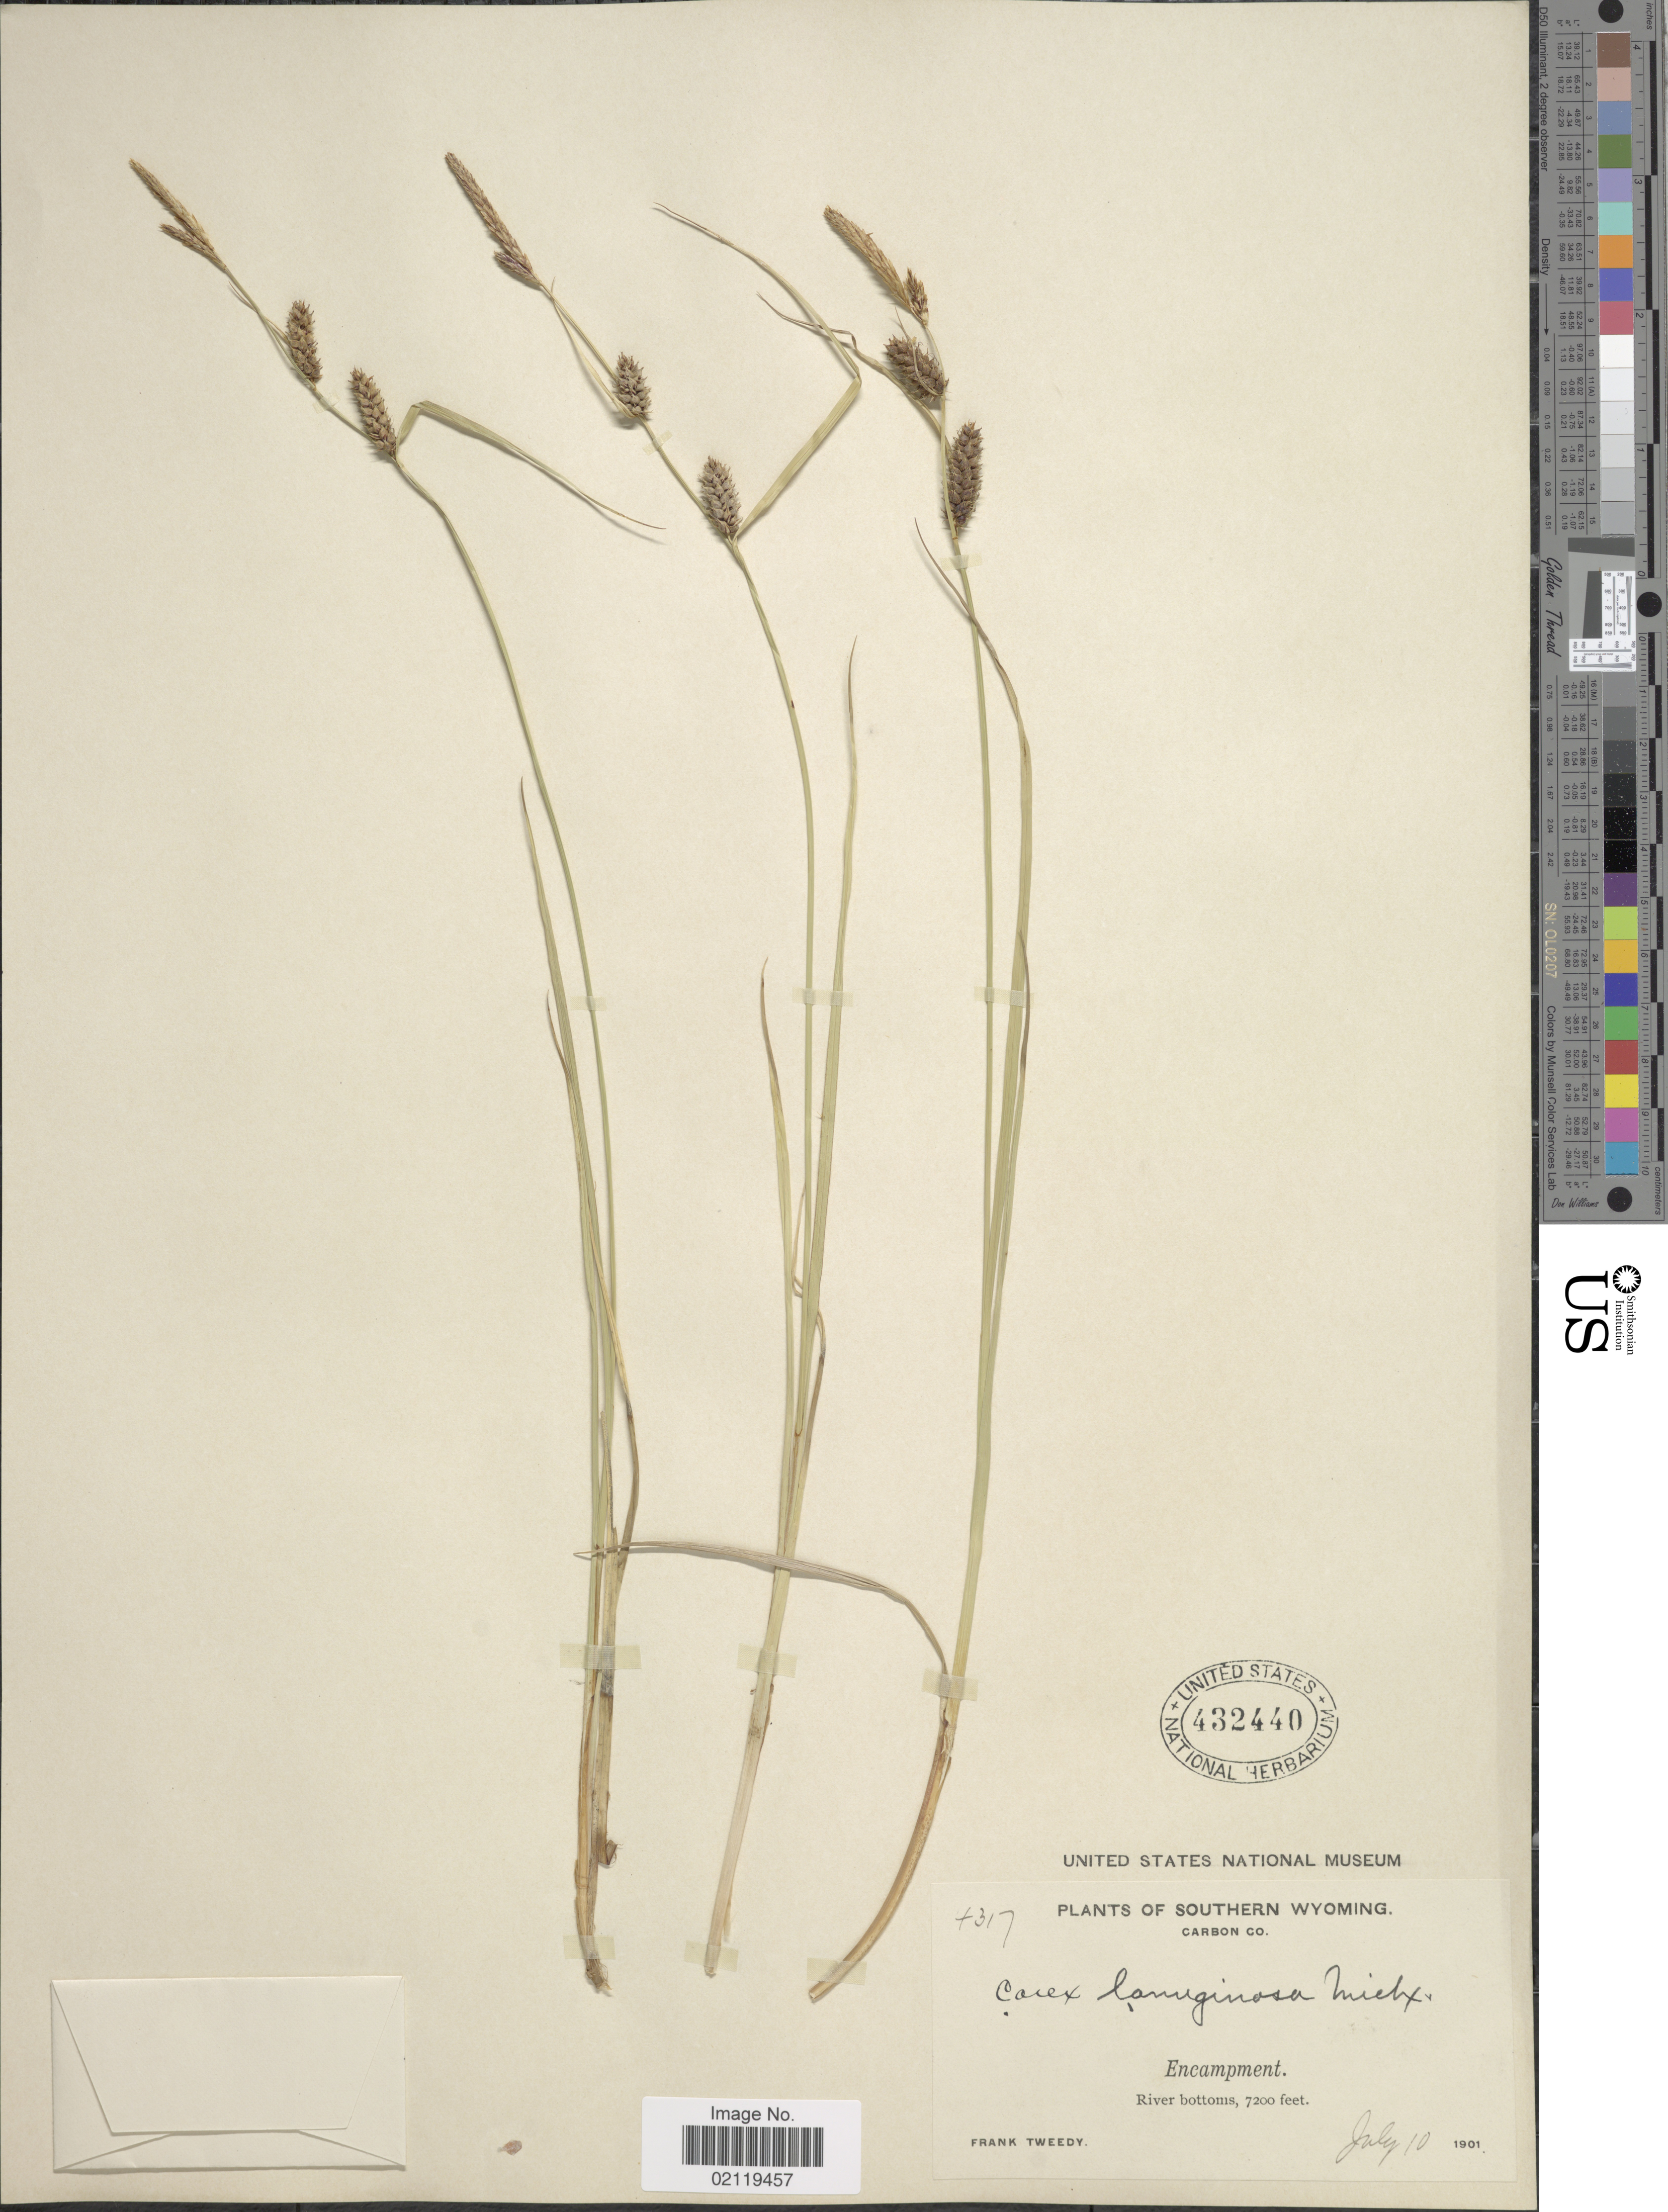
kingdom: Plantae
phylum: Tracheophyta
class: Liliopsida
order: Poales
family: Cyperaceae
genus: Carex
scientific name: Carex pellita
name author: Muhl. ex Willd.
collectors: F. Tweedy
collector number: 4317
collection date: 1901-07-10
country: United States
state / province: Wyoming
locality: Southern Wyoming. Carbon Co. Encampment. River bottoms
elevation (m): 2195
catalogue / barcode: US 432440